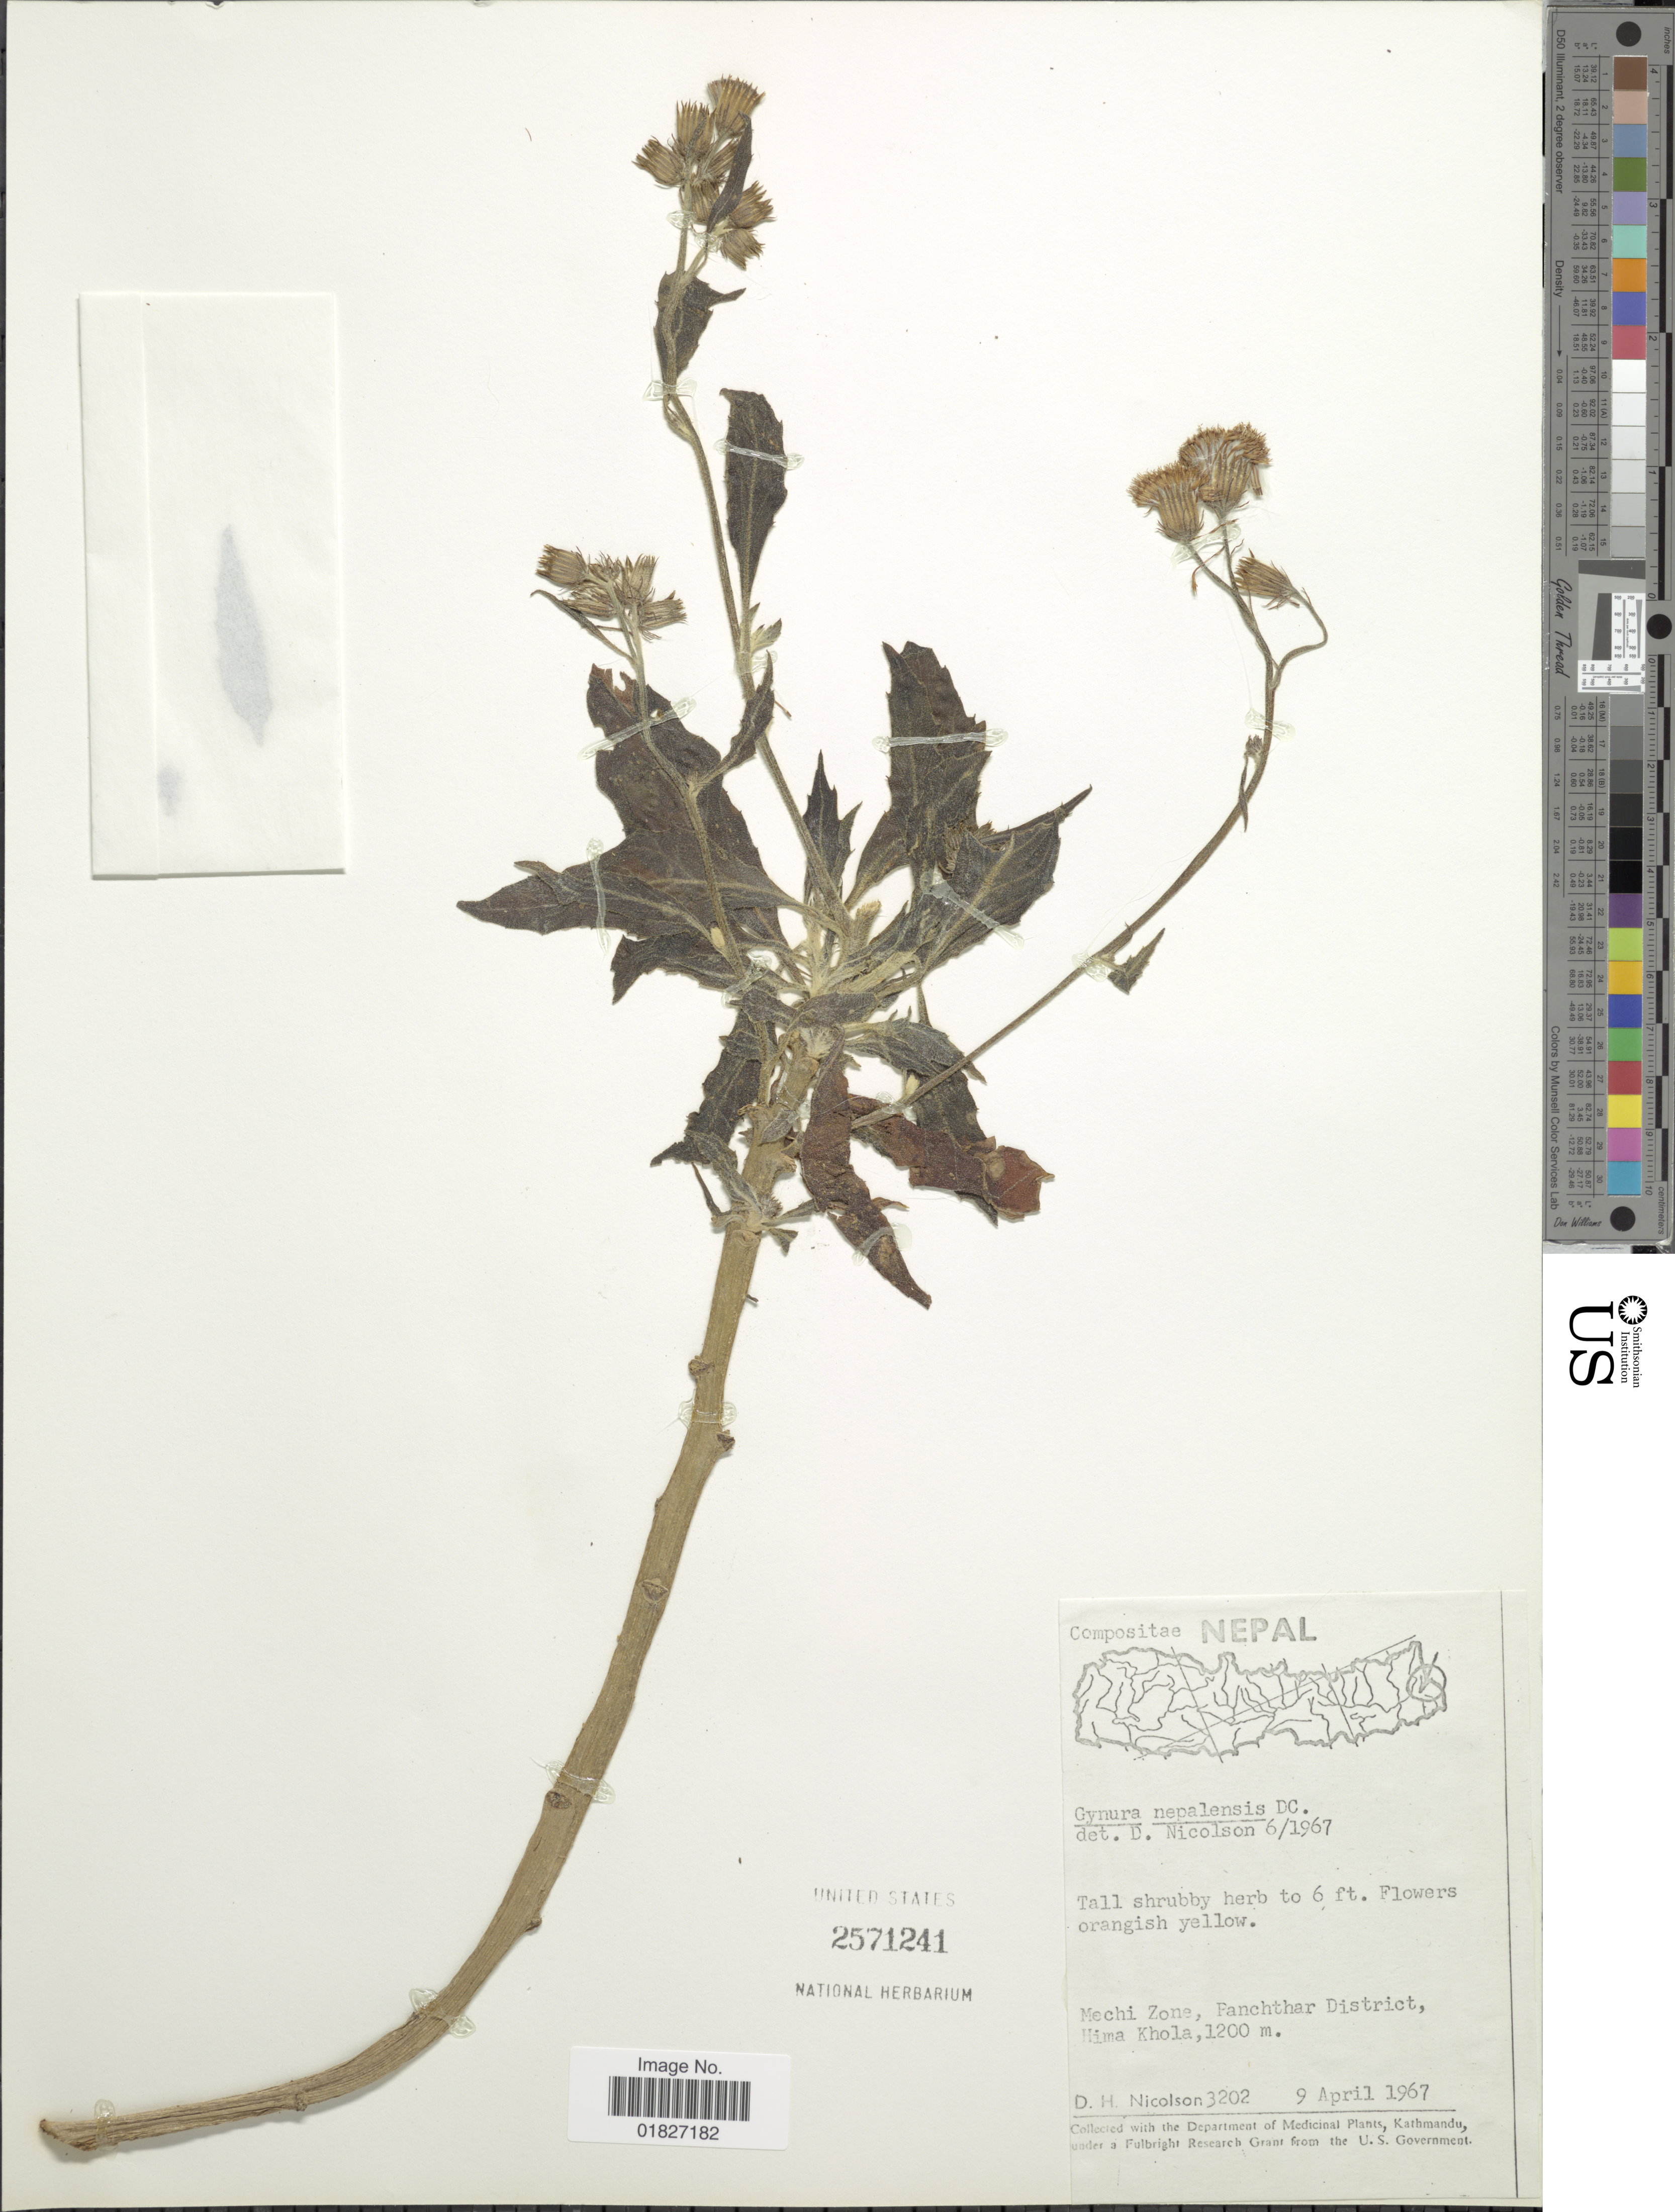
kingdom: Plantae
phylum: Tracheophyta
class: Magnoliopsida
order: Asterales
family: Asteraceae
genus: Gynura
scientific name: Gynura nepalensis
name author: Thwaites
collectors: D. H. Nicolson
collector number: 3202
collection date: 1967-04-09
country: Nepal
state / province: Mechi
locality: Mechi Zone, Fanchthar District, Hima Khola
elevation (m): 1200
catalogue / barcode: US 2571241